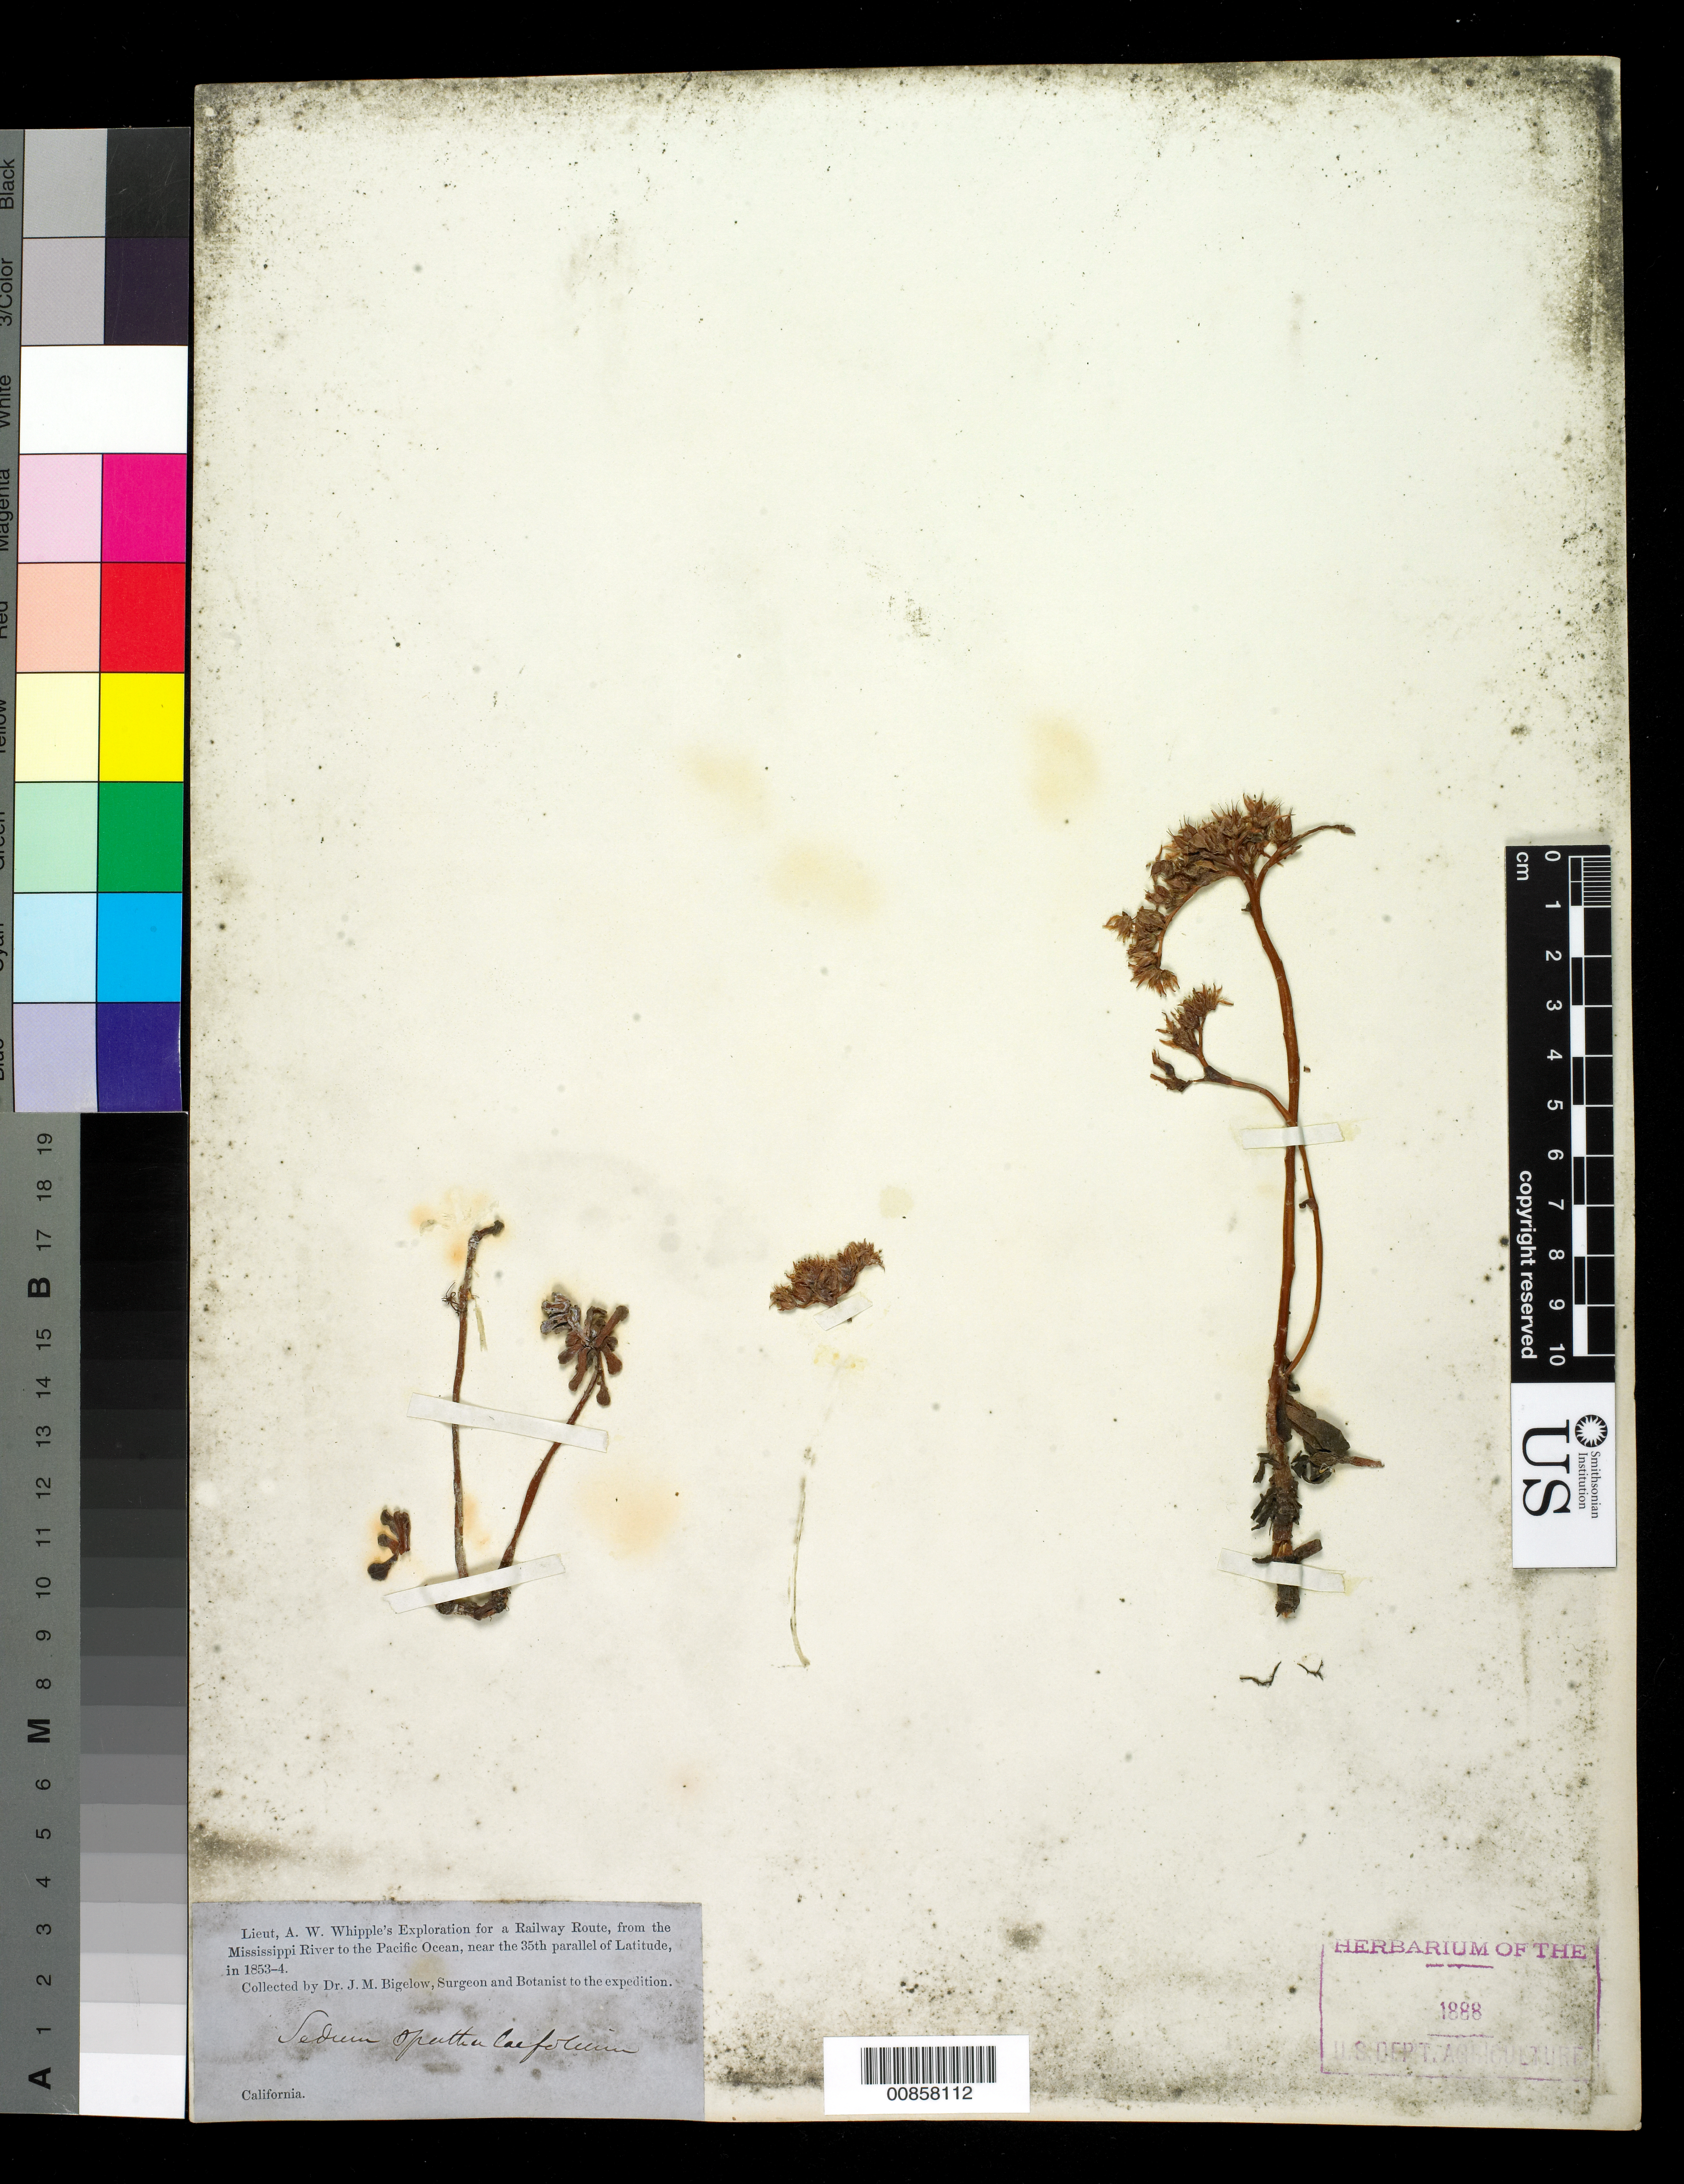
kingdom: Plantae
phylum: Tracheophyta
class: Magnoliopsida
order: Saxifragales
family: Crassulaceae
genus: Sedum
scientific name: Sedum spathulifolium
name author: Hook.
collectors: J. M. Bigelow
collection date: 1853/1854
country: United States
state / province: California